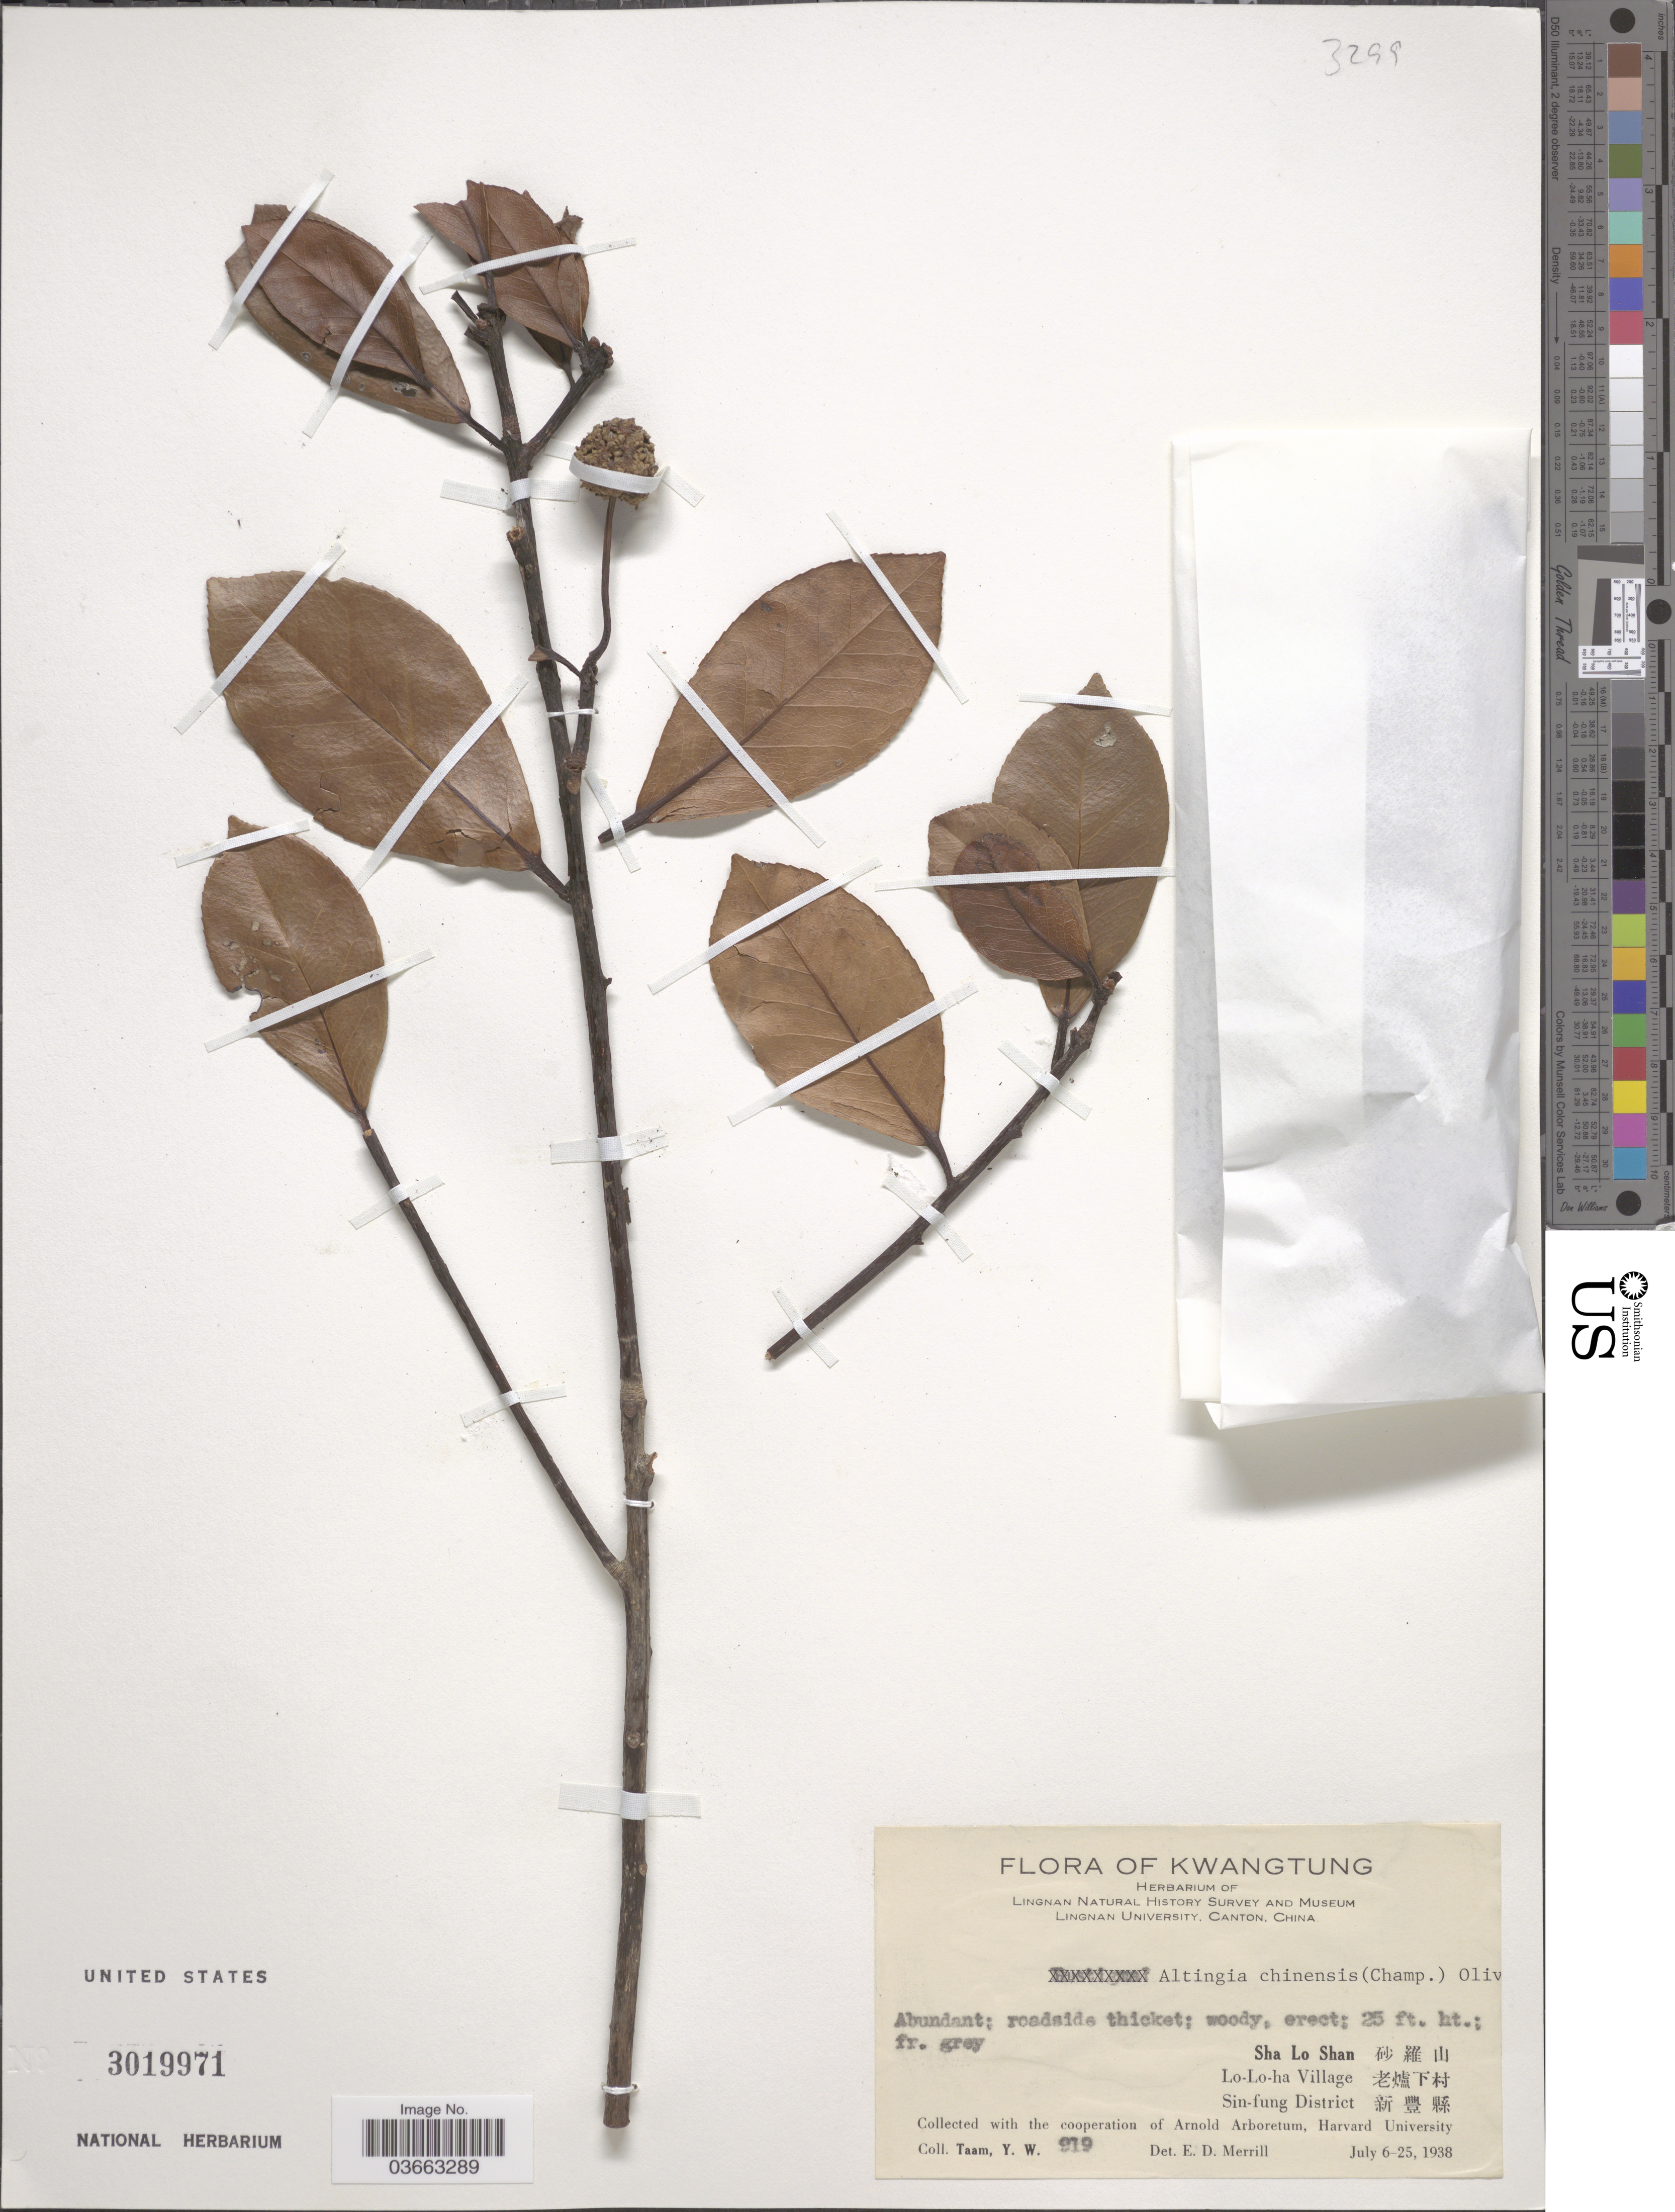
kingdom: Plantae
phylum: Tracheophyta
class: Magnoliopsida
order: Saxifragales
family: Altingiaceae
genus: Liquidambar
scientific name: Liquidambar chinensis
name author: Champ.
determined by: Strong, Mark T., (BOT), Smithsonian Institution - National Museum of Natural History (UNITED STATES)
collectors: Y. W. Taam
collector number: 919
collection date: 1938-07-06/1938-07-25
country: China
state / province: Guangdong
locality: Kwangtung. Sha Lo Shan X. Lo-Lo-ha Village X. Sin-fung District X.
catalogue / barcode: US 3019971